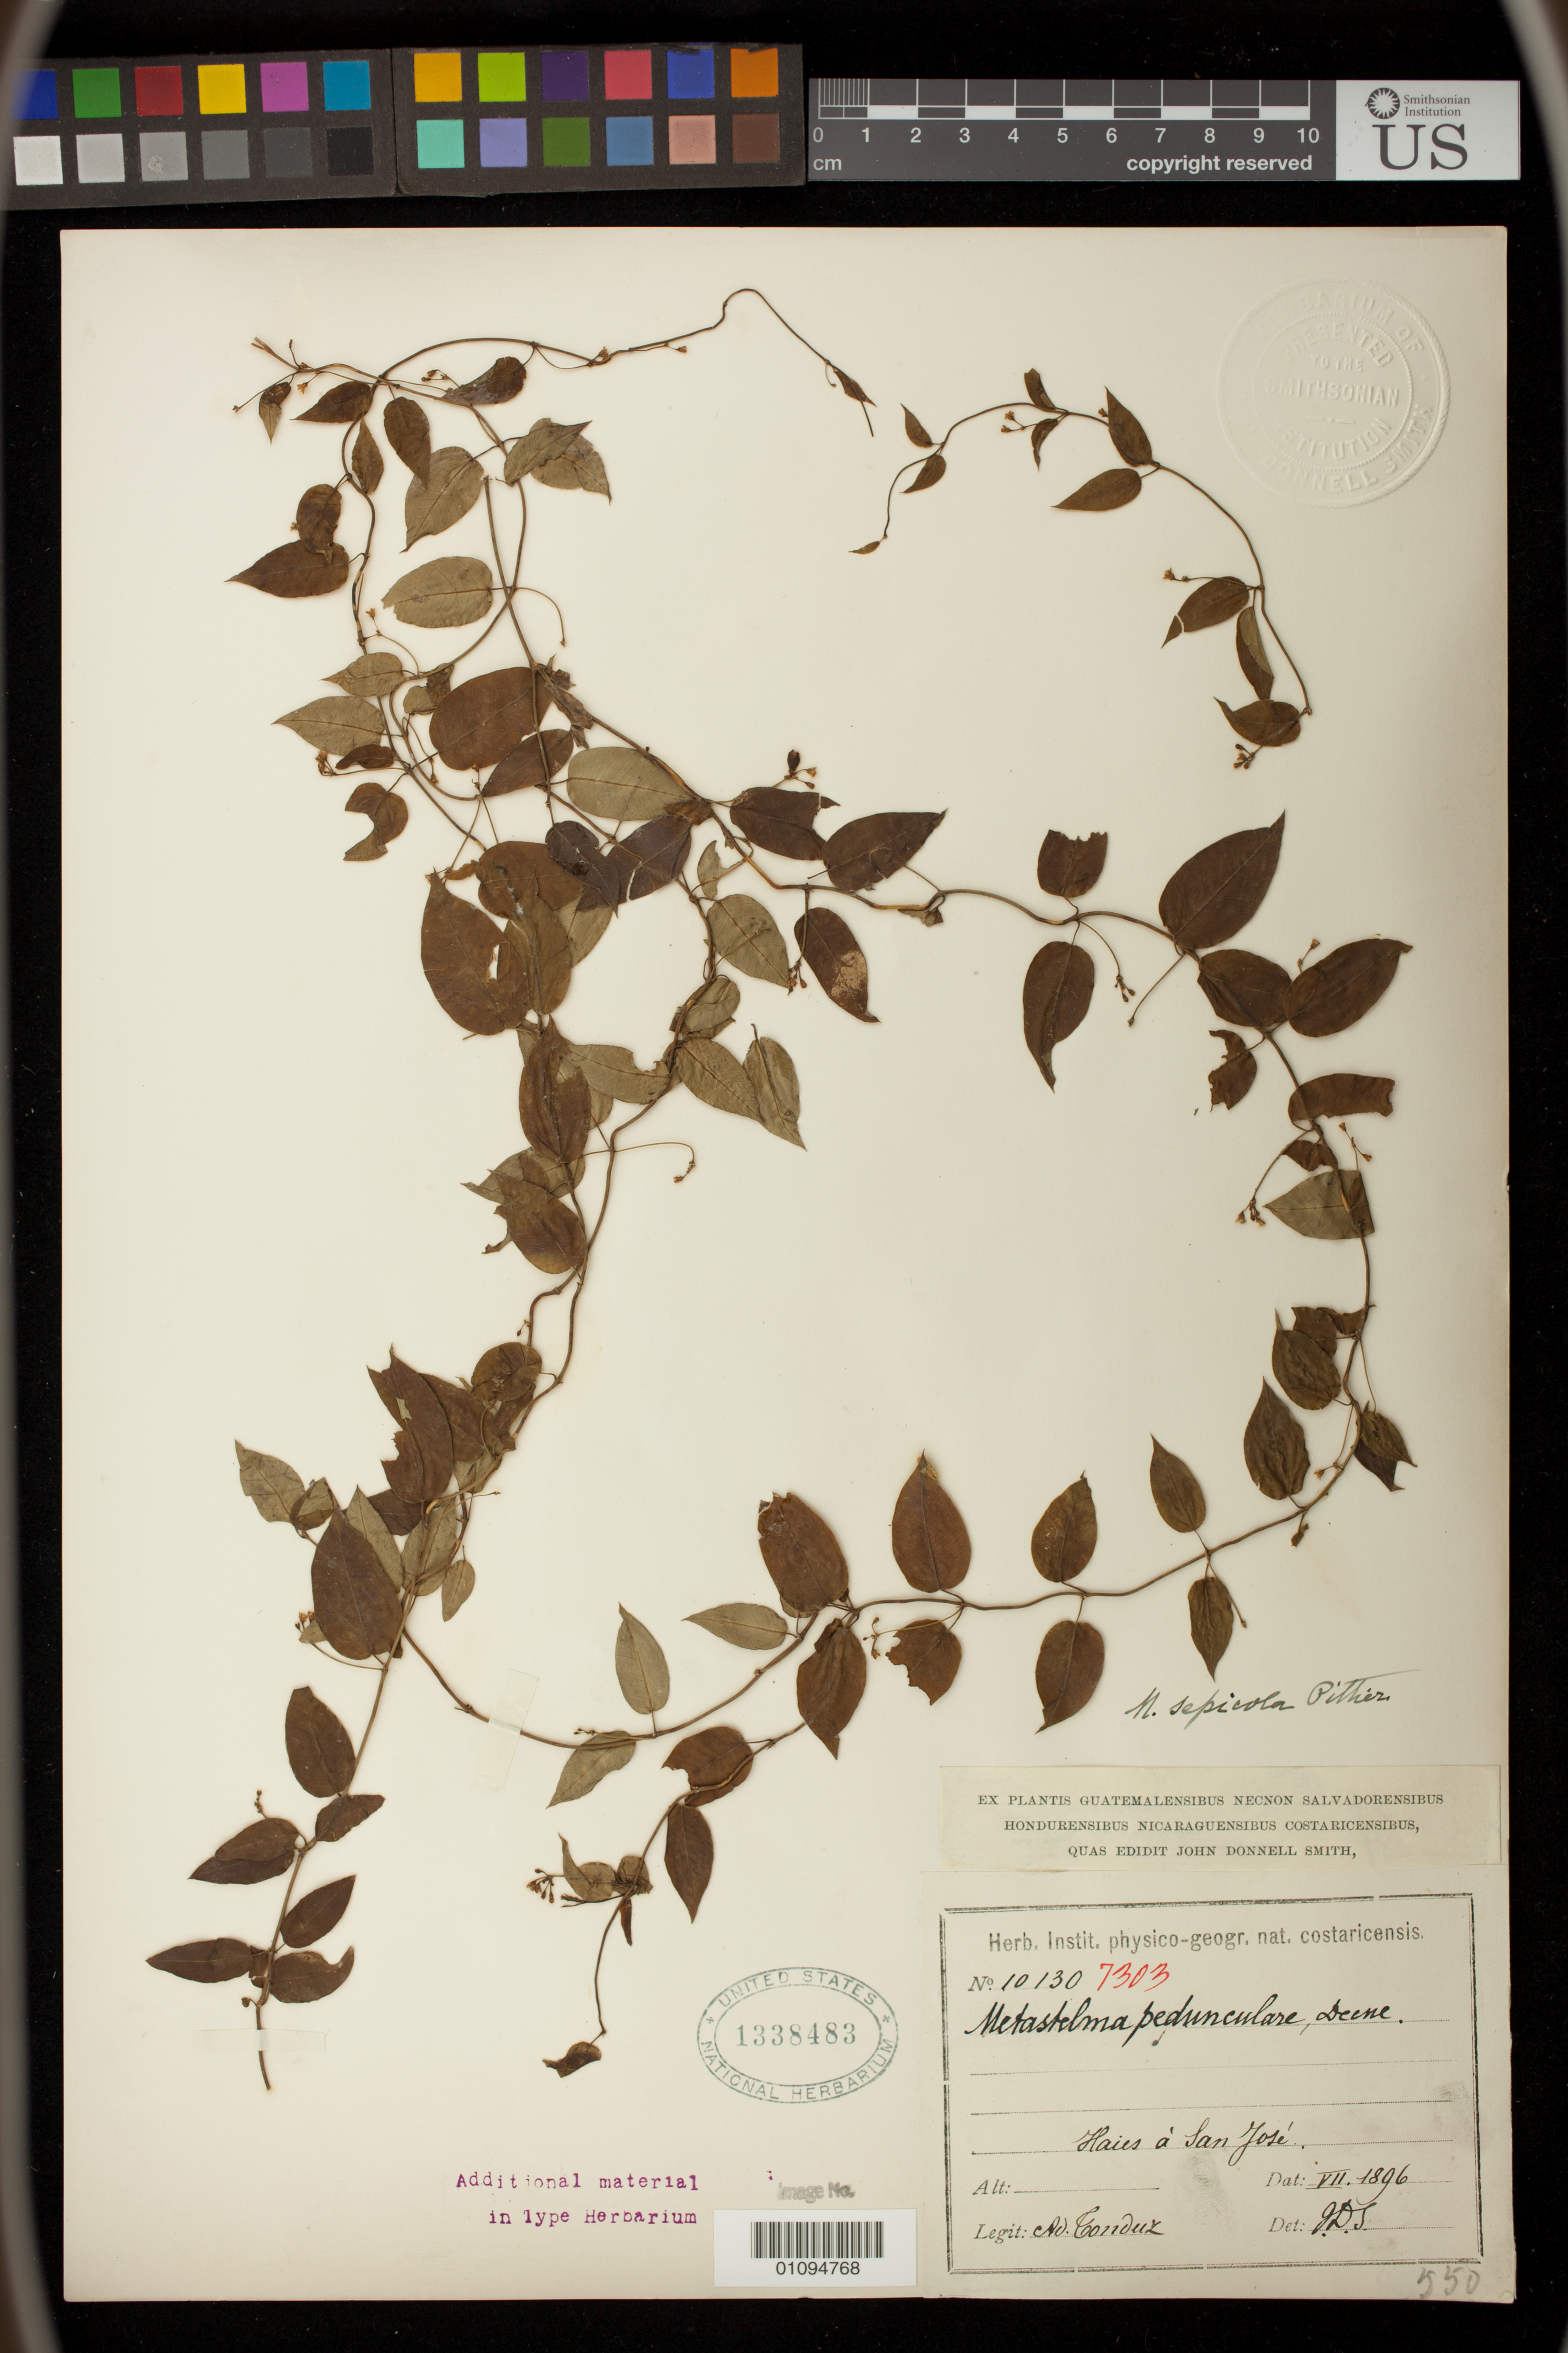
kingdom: Plantae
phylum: Tracheophyta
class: Magnoliopsida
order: Gentianales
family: Apocynaceae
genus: Metastelma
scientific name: Metastelma sepicola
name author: Pittier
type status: Isotype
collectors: A. Tonduz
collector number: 10130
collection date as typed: Jul 1896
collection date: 1896-07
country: Costa Rica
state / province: San José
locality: San jose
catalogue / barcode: US 1338483